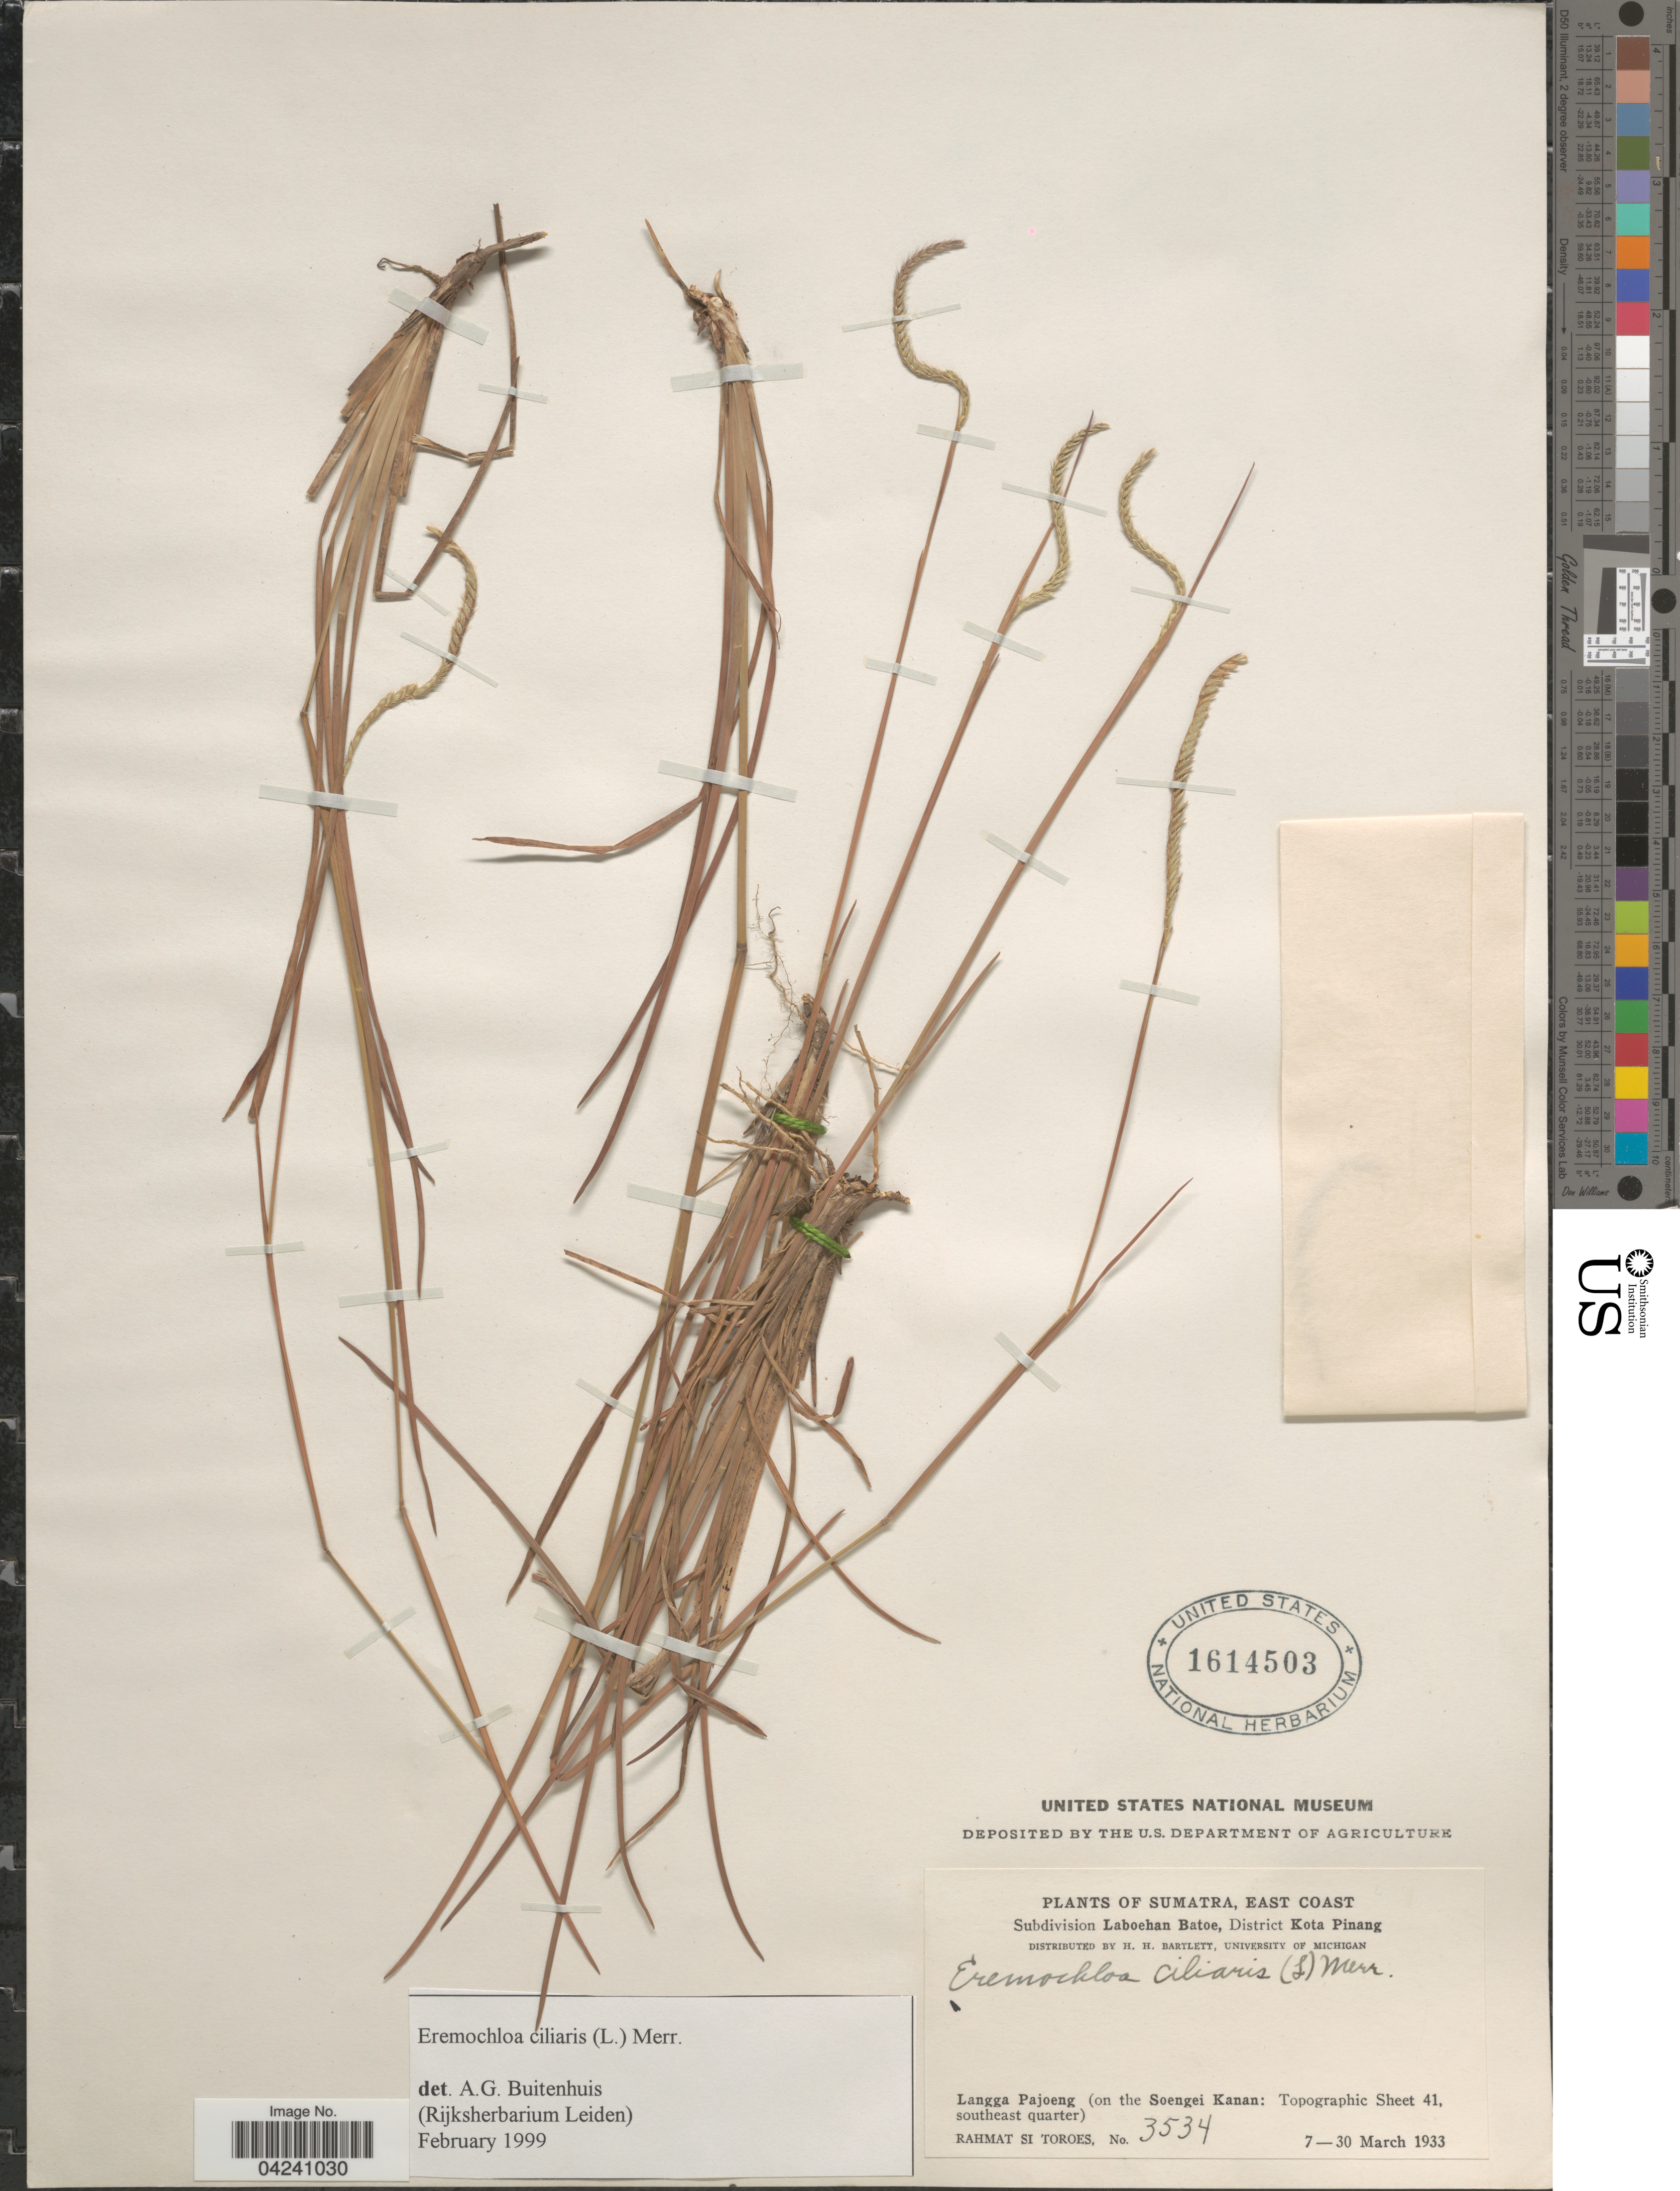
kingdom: Plantae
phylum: Tracheophyta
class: Liliopsida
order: Poales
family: Poaceae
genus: Eremochloa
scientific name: Eremochloa ciliaris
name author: (L.) Merr.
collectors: Rahmat Si Boeea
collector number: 3534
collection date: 1933-03-07/1933-03-30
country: Indonesia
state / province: Sumatra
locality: East Coast. Subdivision Laboehan Batoe, District Kota Pinang. Langga Pajoeng (on the Soengei Kanan: Topographic Sheet 41, southeast quarter).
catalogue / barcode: US 1614503